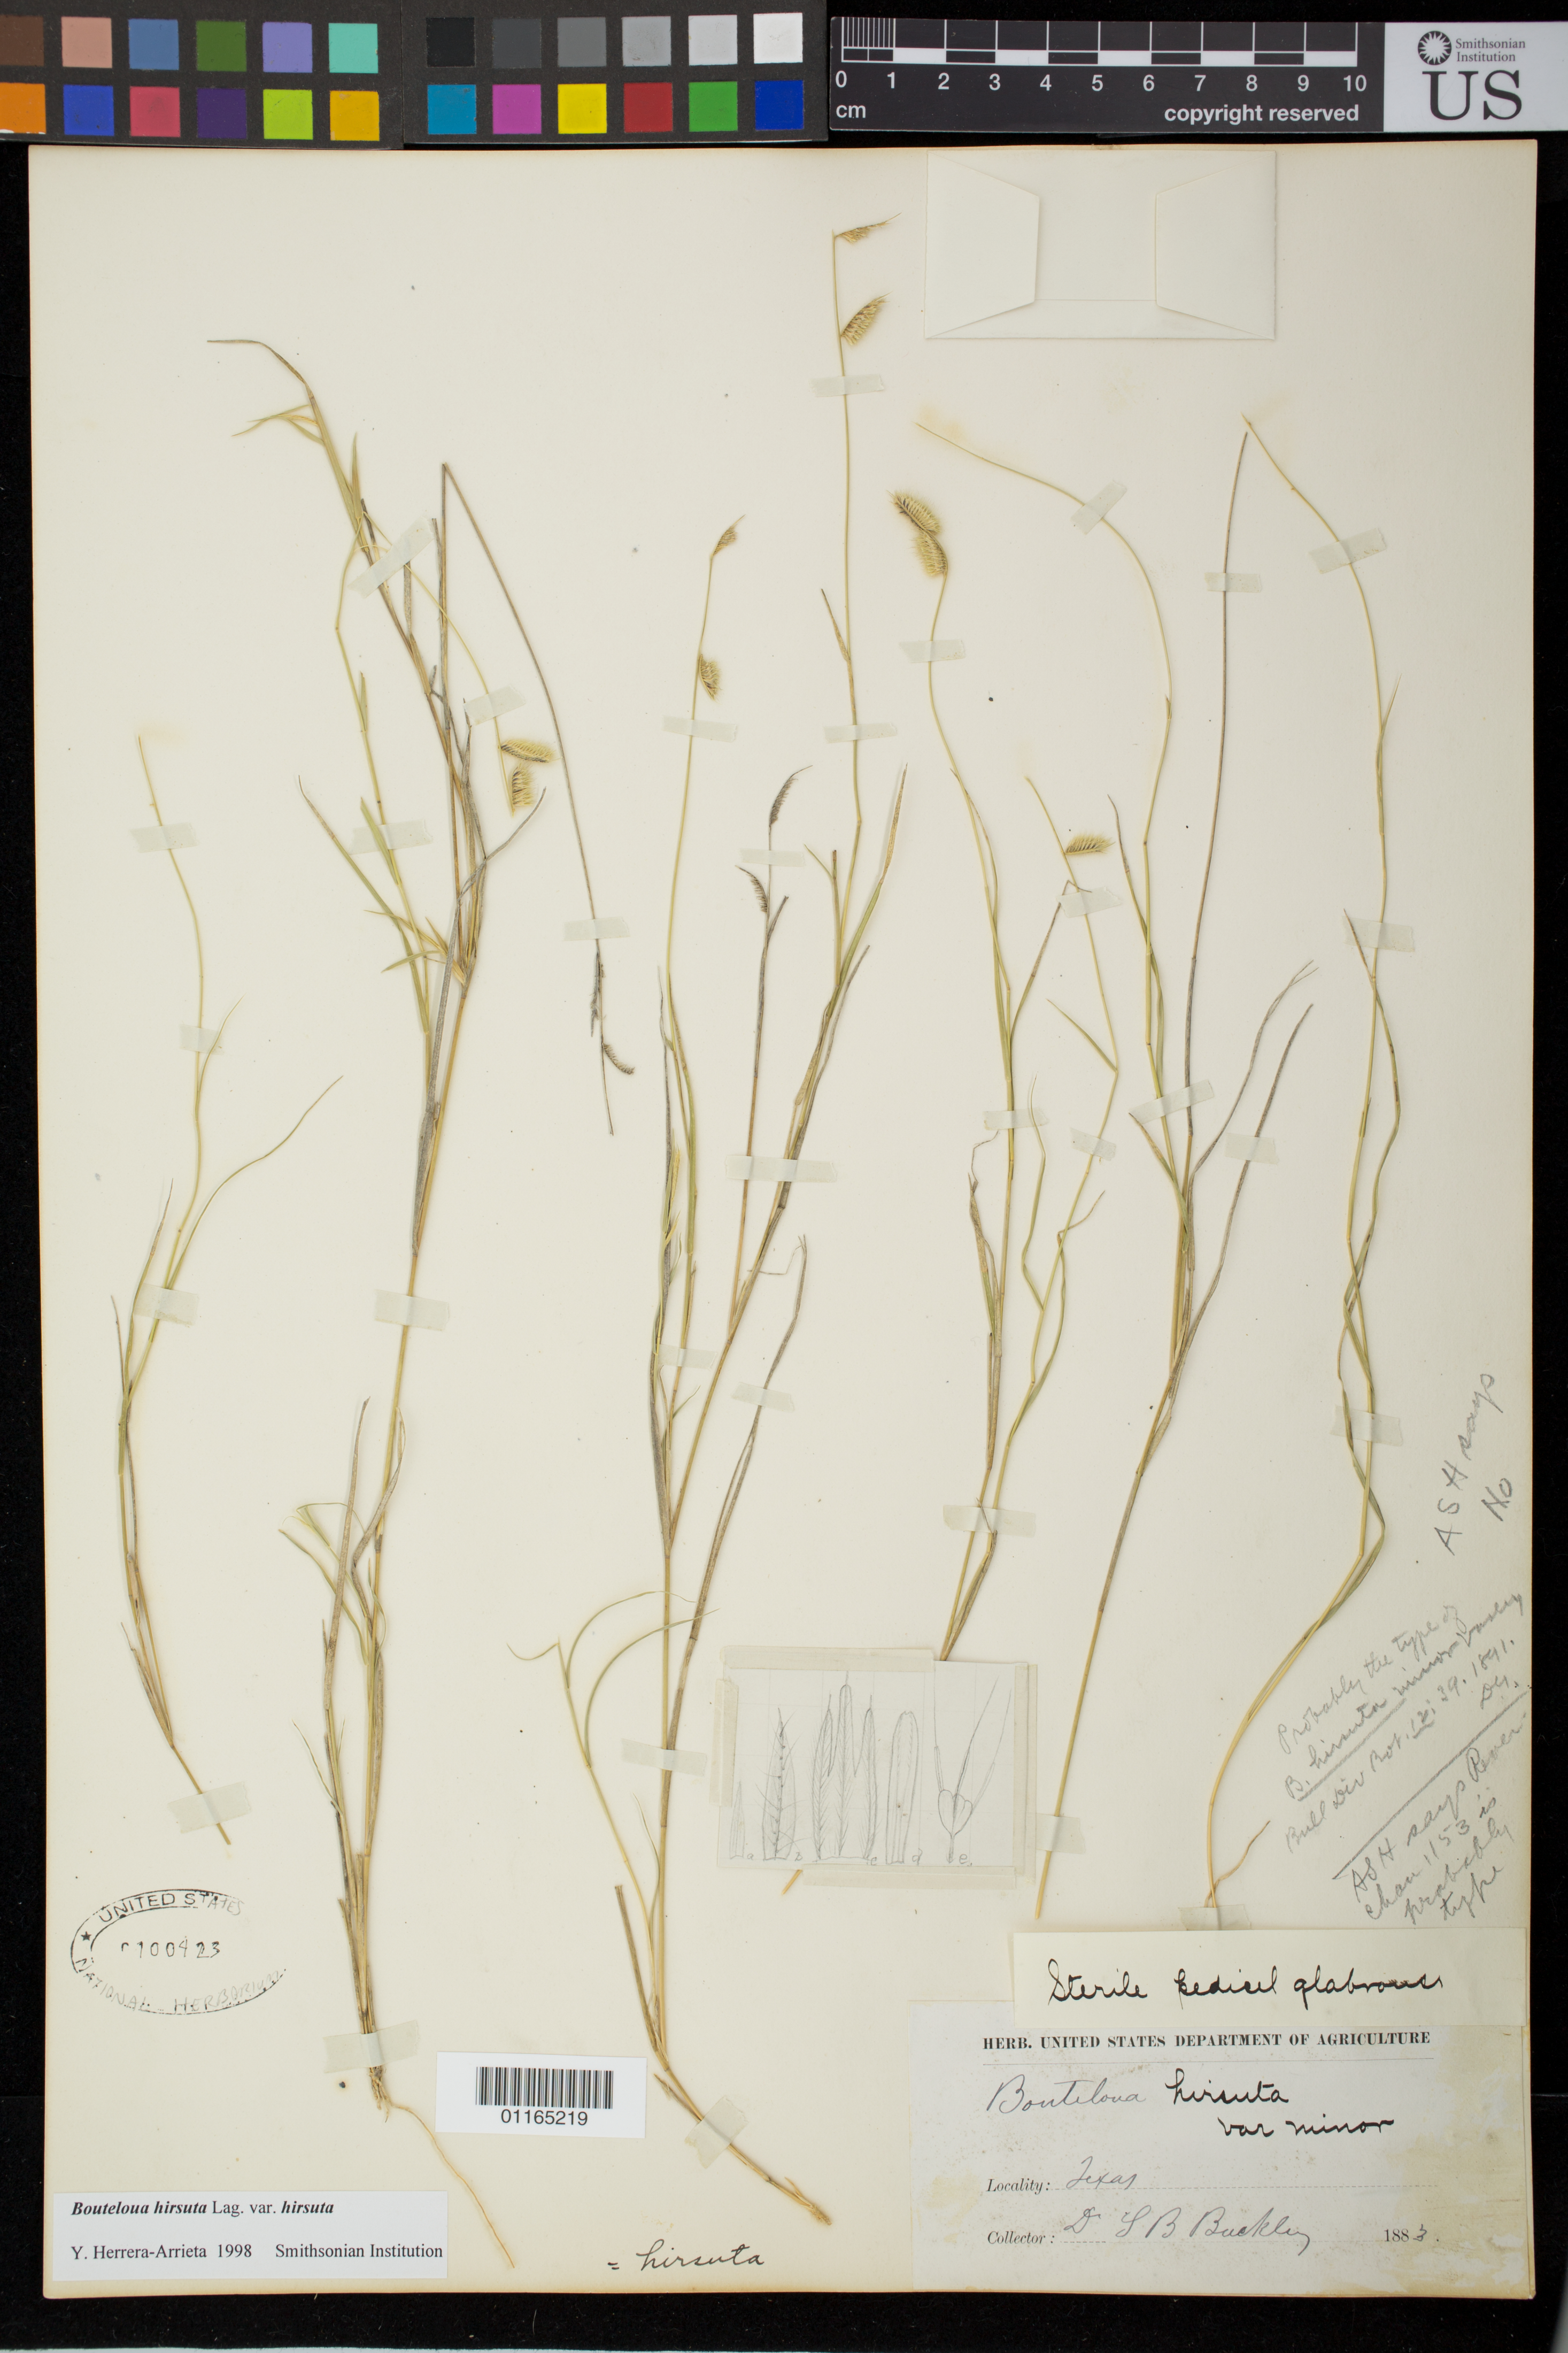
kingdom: Plantae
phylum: Tracheophyta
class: Liliopsida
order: Poales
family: Poaceae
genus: Bouteloua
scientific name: Bouteloua hirsuta var. minor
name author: Vasey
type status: Possible Type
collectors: S. B. Buckley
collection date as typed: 1883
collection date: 1883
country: United States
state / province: Texas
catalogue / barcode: US 100423